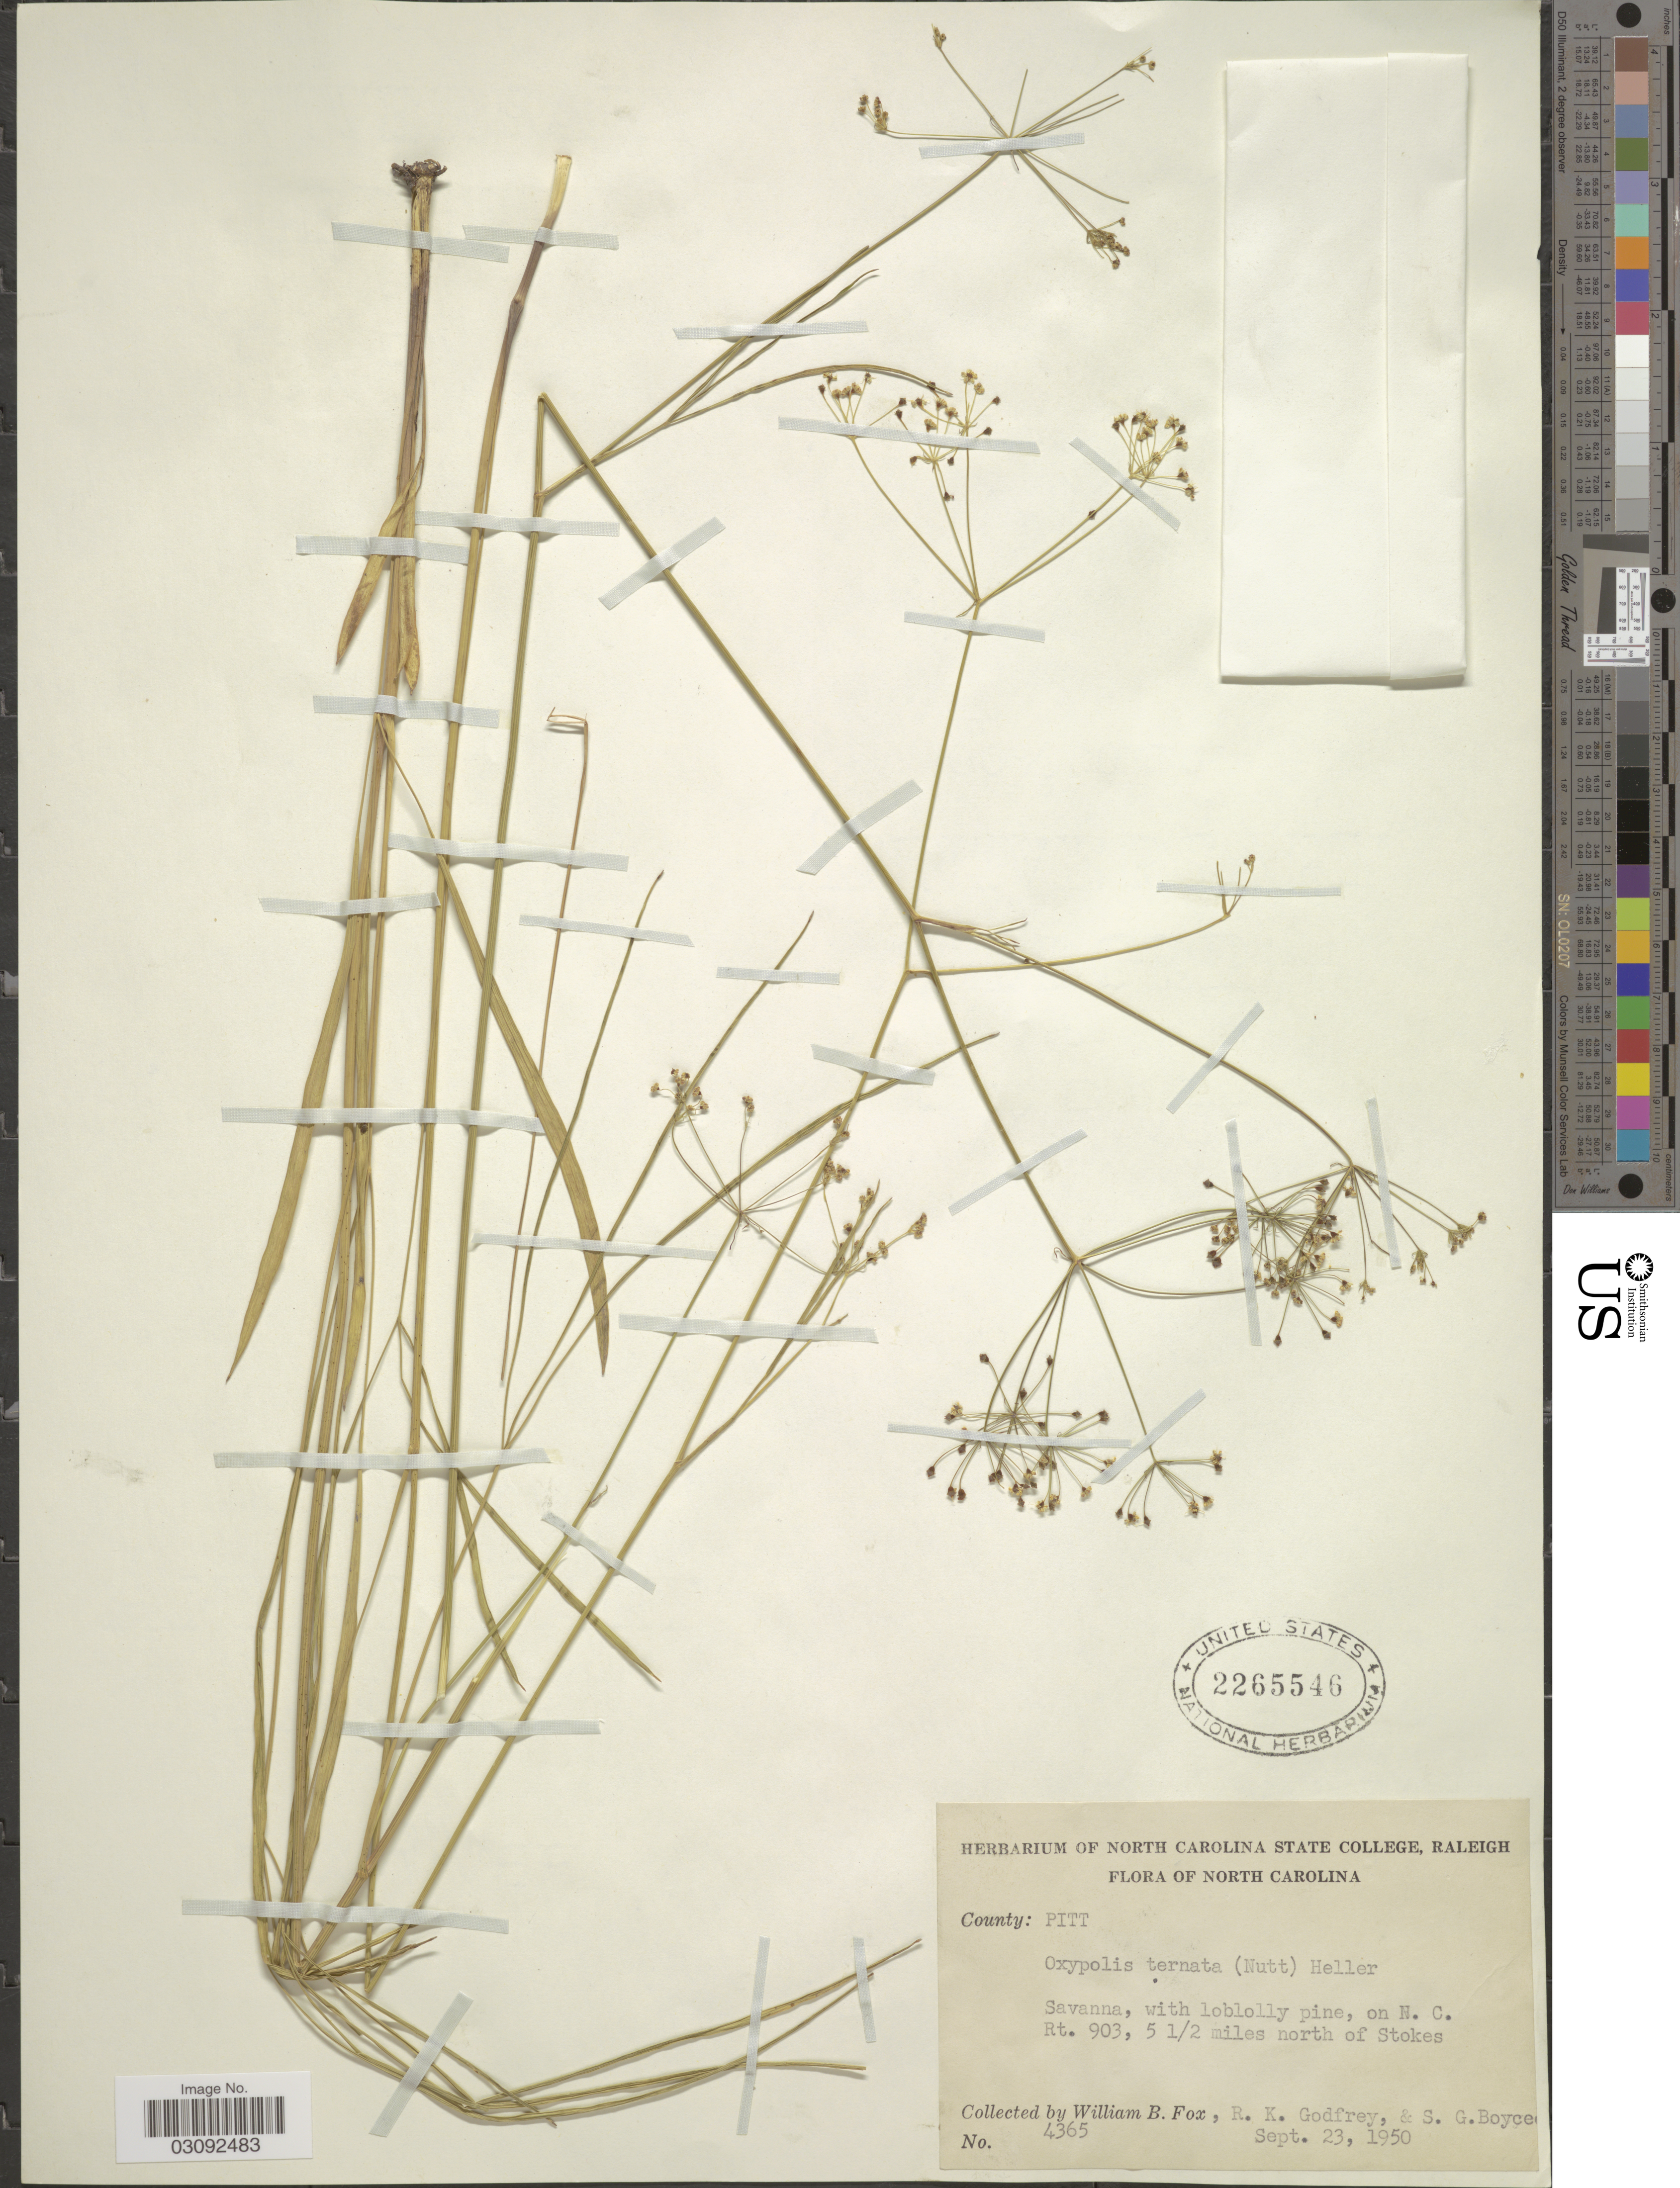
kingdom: Plantae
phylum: Tracheophyta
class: Magnoliopsida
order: Apiales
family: Apiaceae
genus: Oxypolis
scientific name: Oxypolis ternata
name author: (Nutt.) A. Heller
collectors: W. B. Fox, R. K. Godfrey & S. Boyce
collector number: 4365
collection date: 1950-09-23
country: United States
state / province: North Carolina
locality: County: Pitt. On N.C. Rt. 903, 5 1/2 miles north of Stokes.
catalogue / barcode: US 2265546